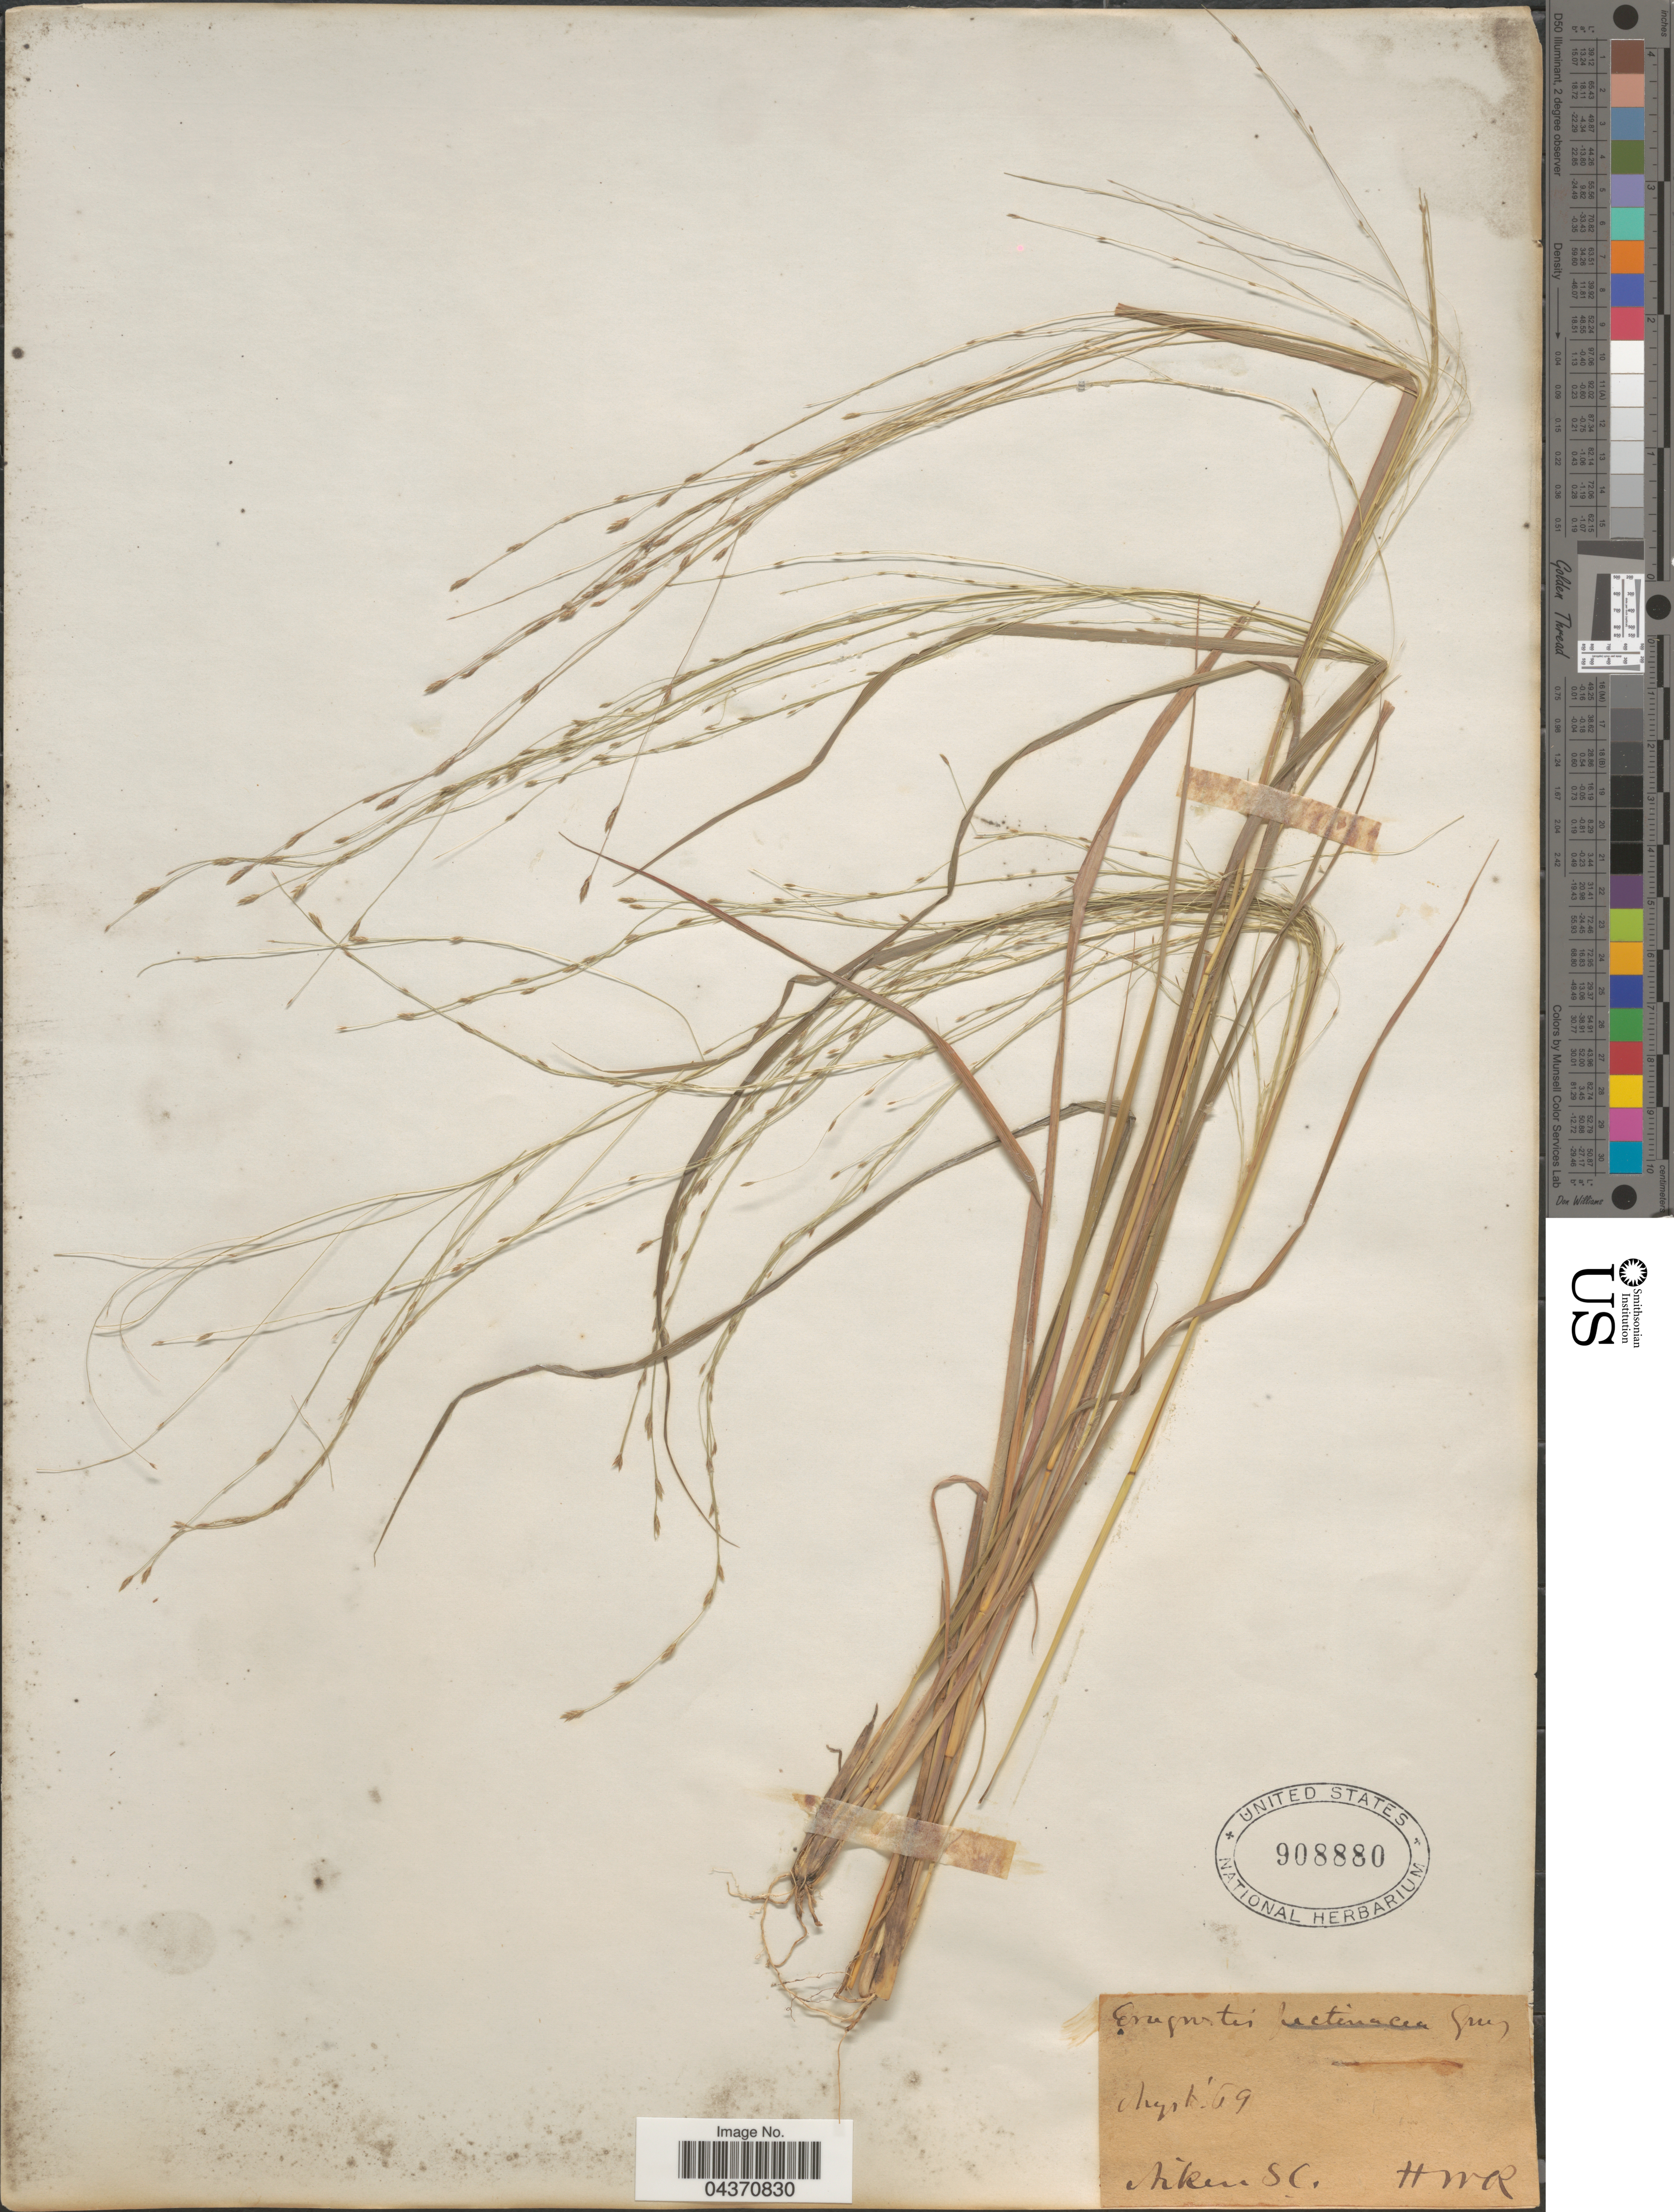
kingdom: Plantae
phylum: Tracheophyta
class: Liliopsida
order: Poales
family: Poaceae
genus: Eragrostis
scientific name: Eragrostis refracta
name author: (Muhl.) Scribn.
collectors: H. W. R.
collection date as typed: Transcribed d/m/y: /8/69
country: United States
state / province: South Carolina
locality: Aiken.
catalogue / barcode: US 908880